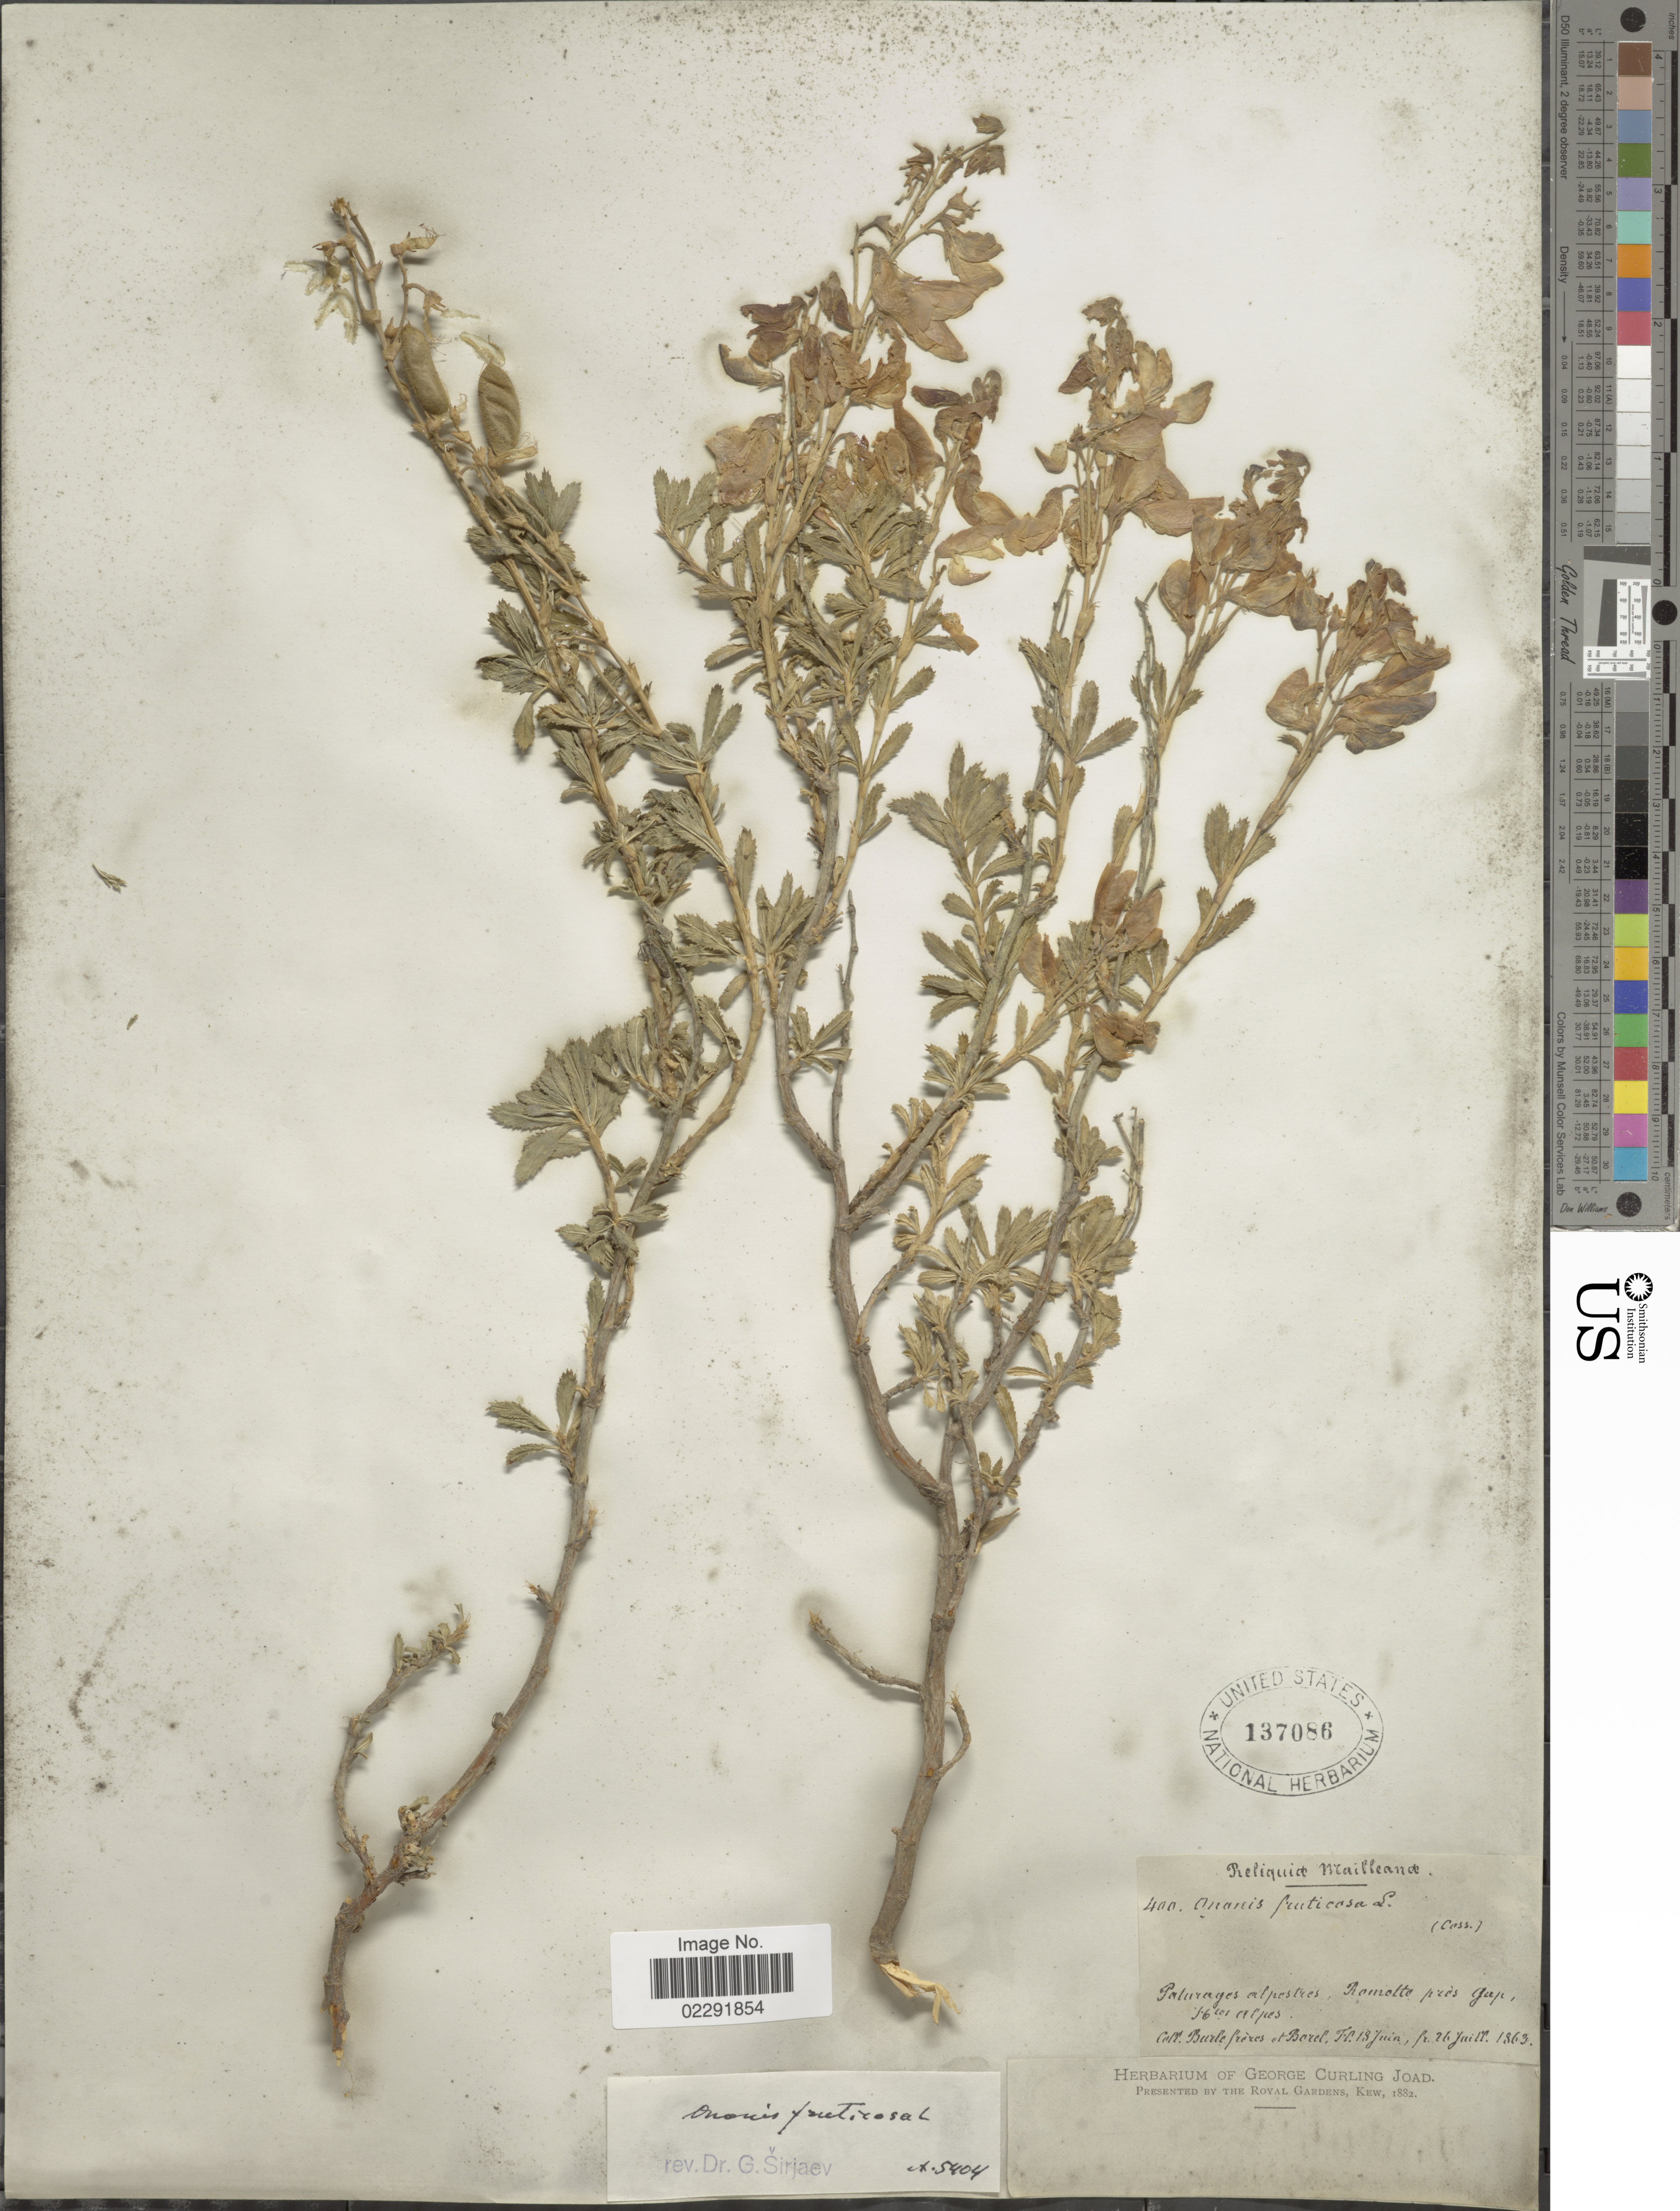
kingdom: Plantae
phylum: Tracheophyta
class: Magnoliopsida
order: Fabales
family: Fabaceae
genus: Ononis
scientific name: Ononis fruticosa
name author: L.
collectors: B. Preres & Borel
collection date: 1863-07-18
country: France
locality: Paturages alpestres, Romotto pres Gap, Htes Alpes, Reliquia Mailleanae. [interpreted]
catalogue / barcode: US 137086